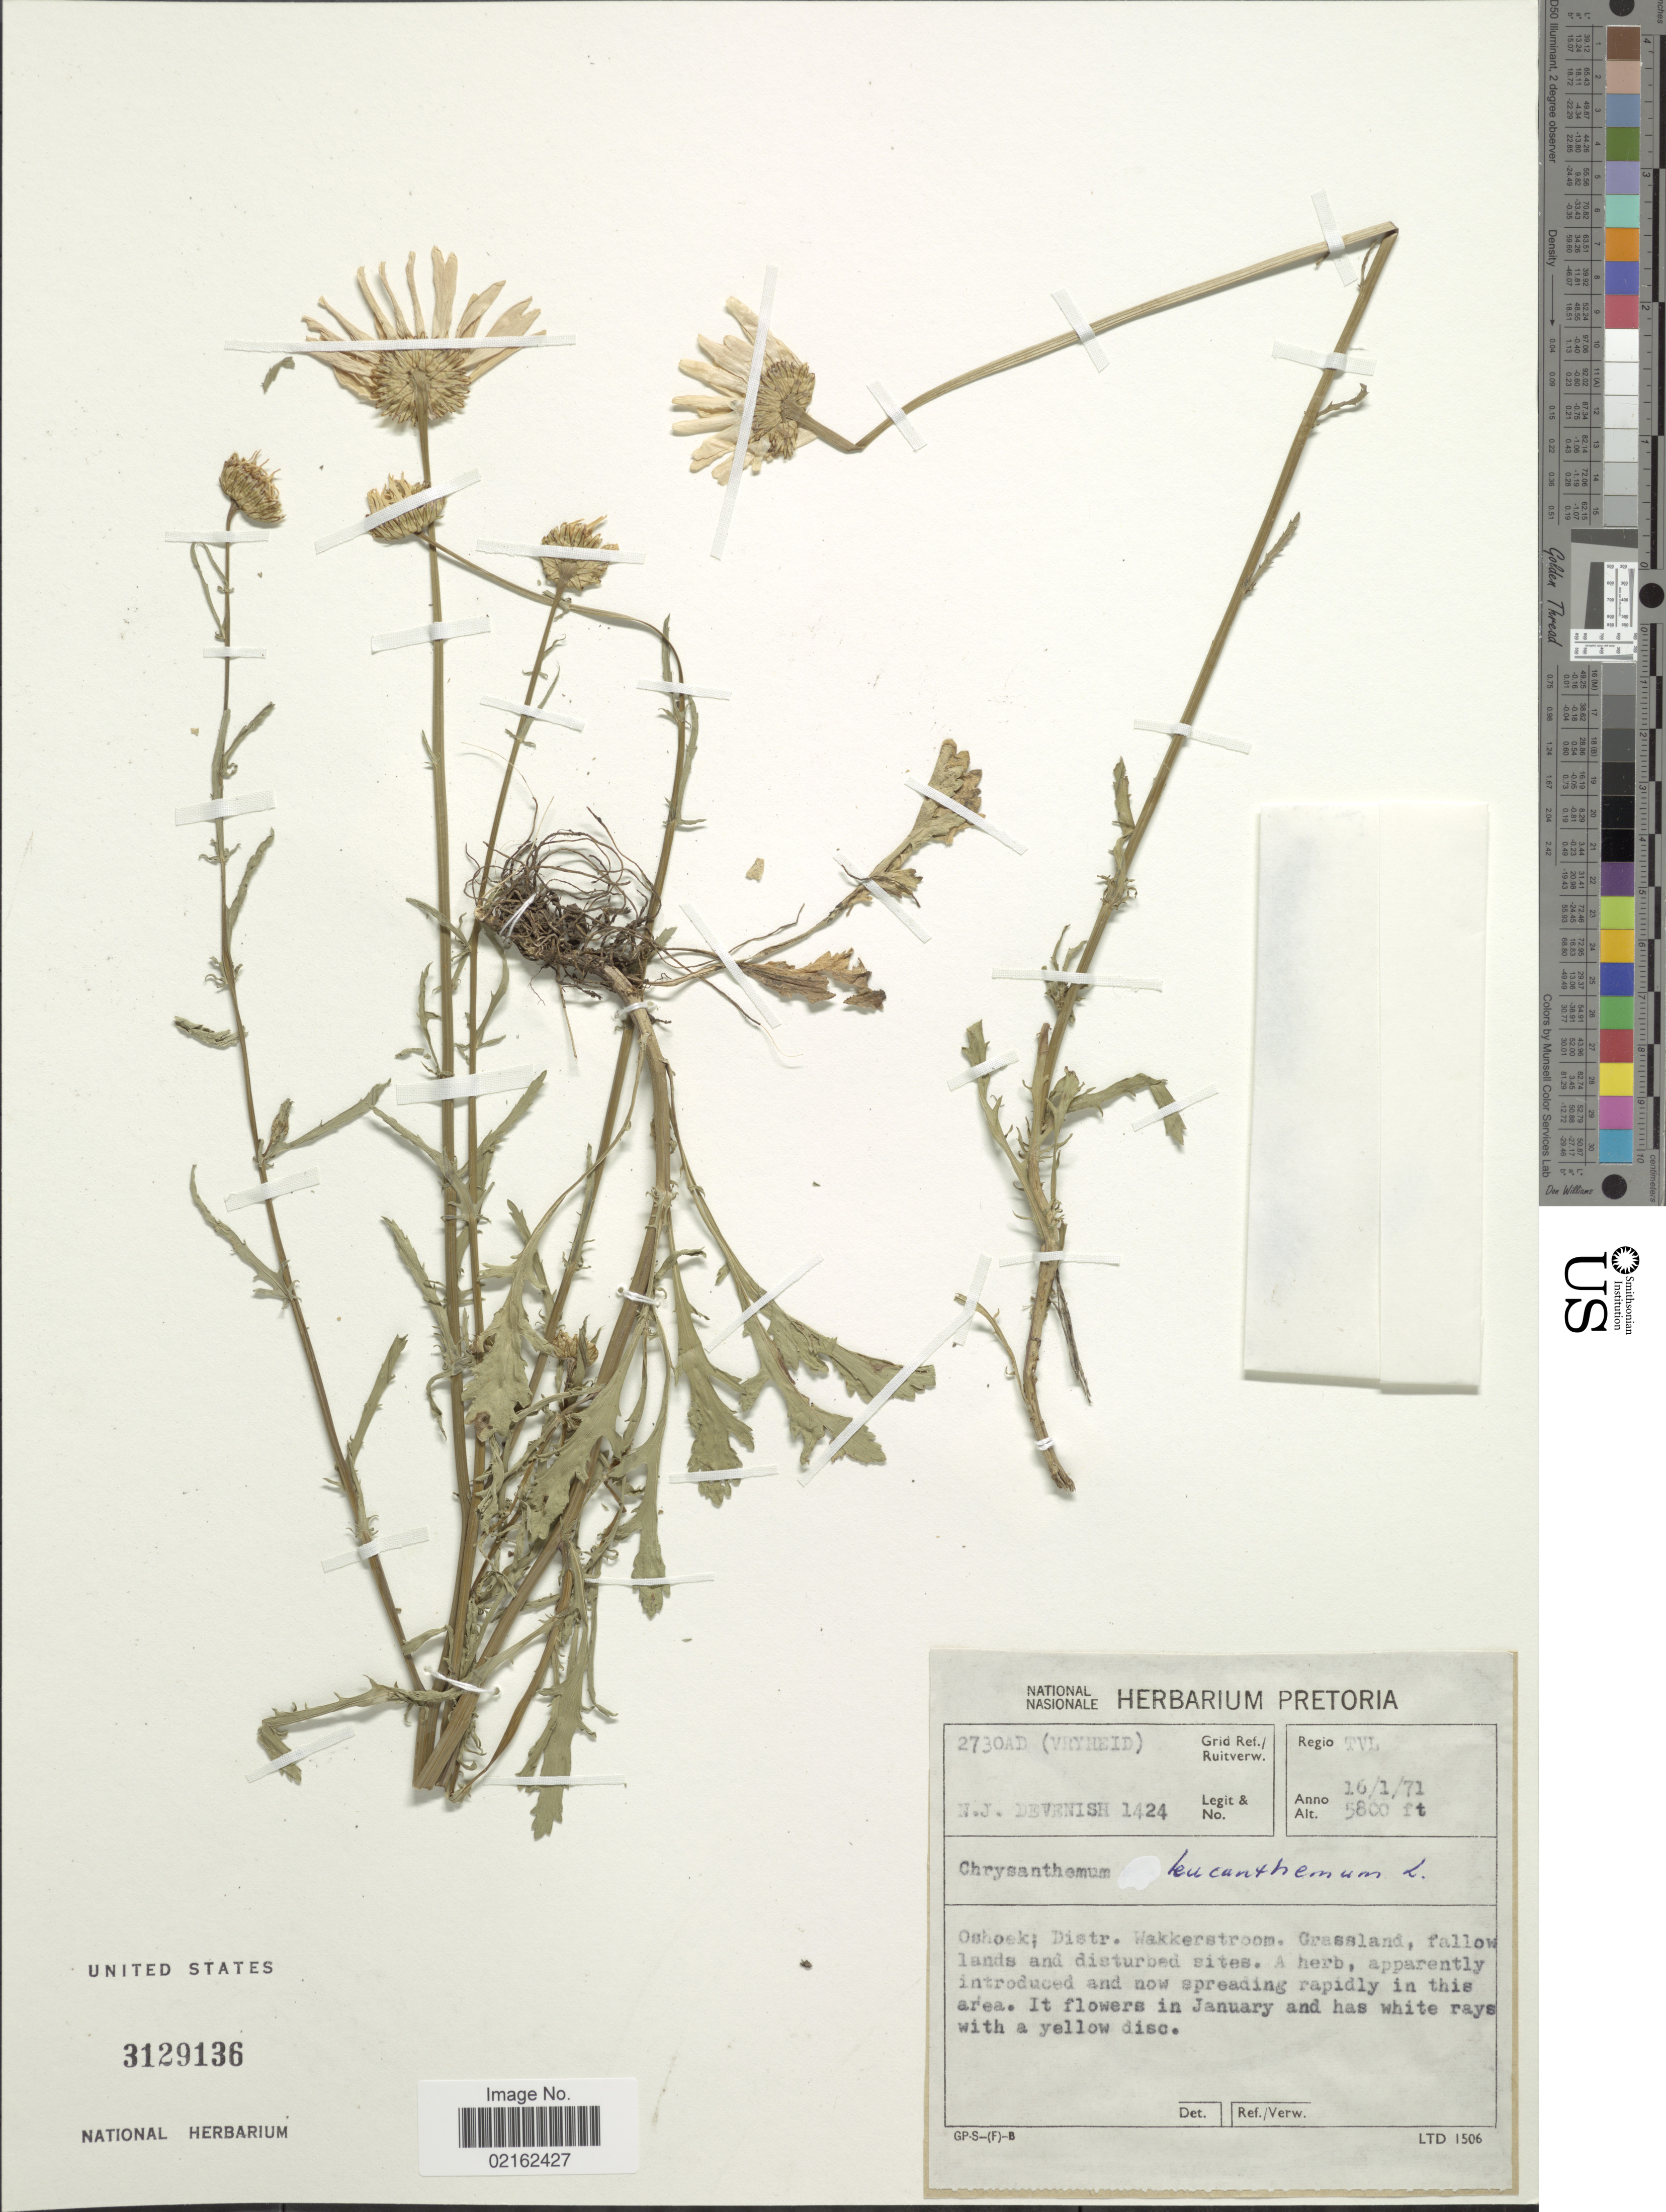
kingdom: Plantae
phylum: Tracheophyta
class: Magnoliopsida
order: Asterales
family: Asteraceae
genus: Leucanthemum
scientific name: Leucanthemum vulgare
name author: Lam.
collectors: N. Devenish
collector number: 1424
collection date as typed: Transcribed d/m/y: 16/1/71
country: South Africa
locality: TVL, Oshoek, Distr. Wakkerstroom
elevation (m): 1768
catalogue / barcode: US 3129136